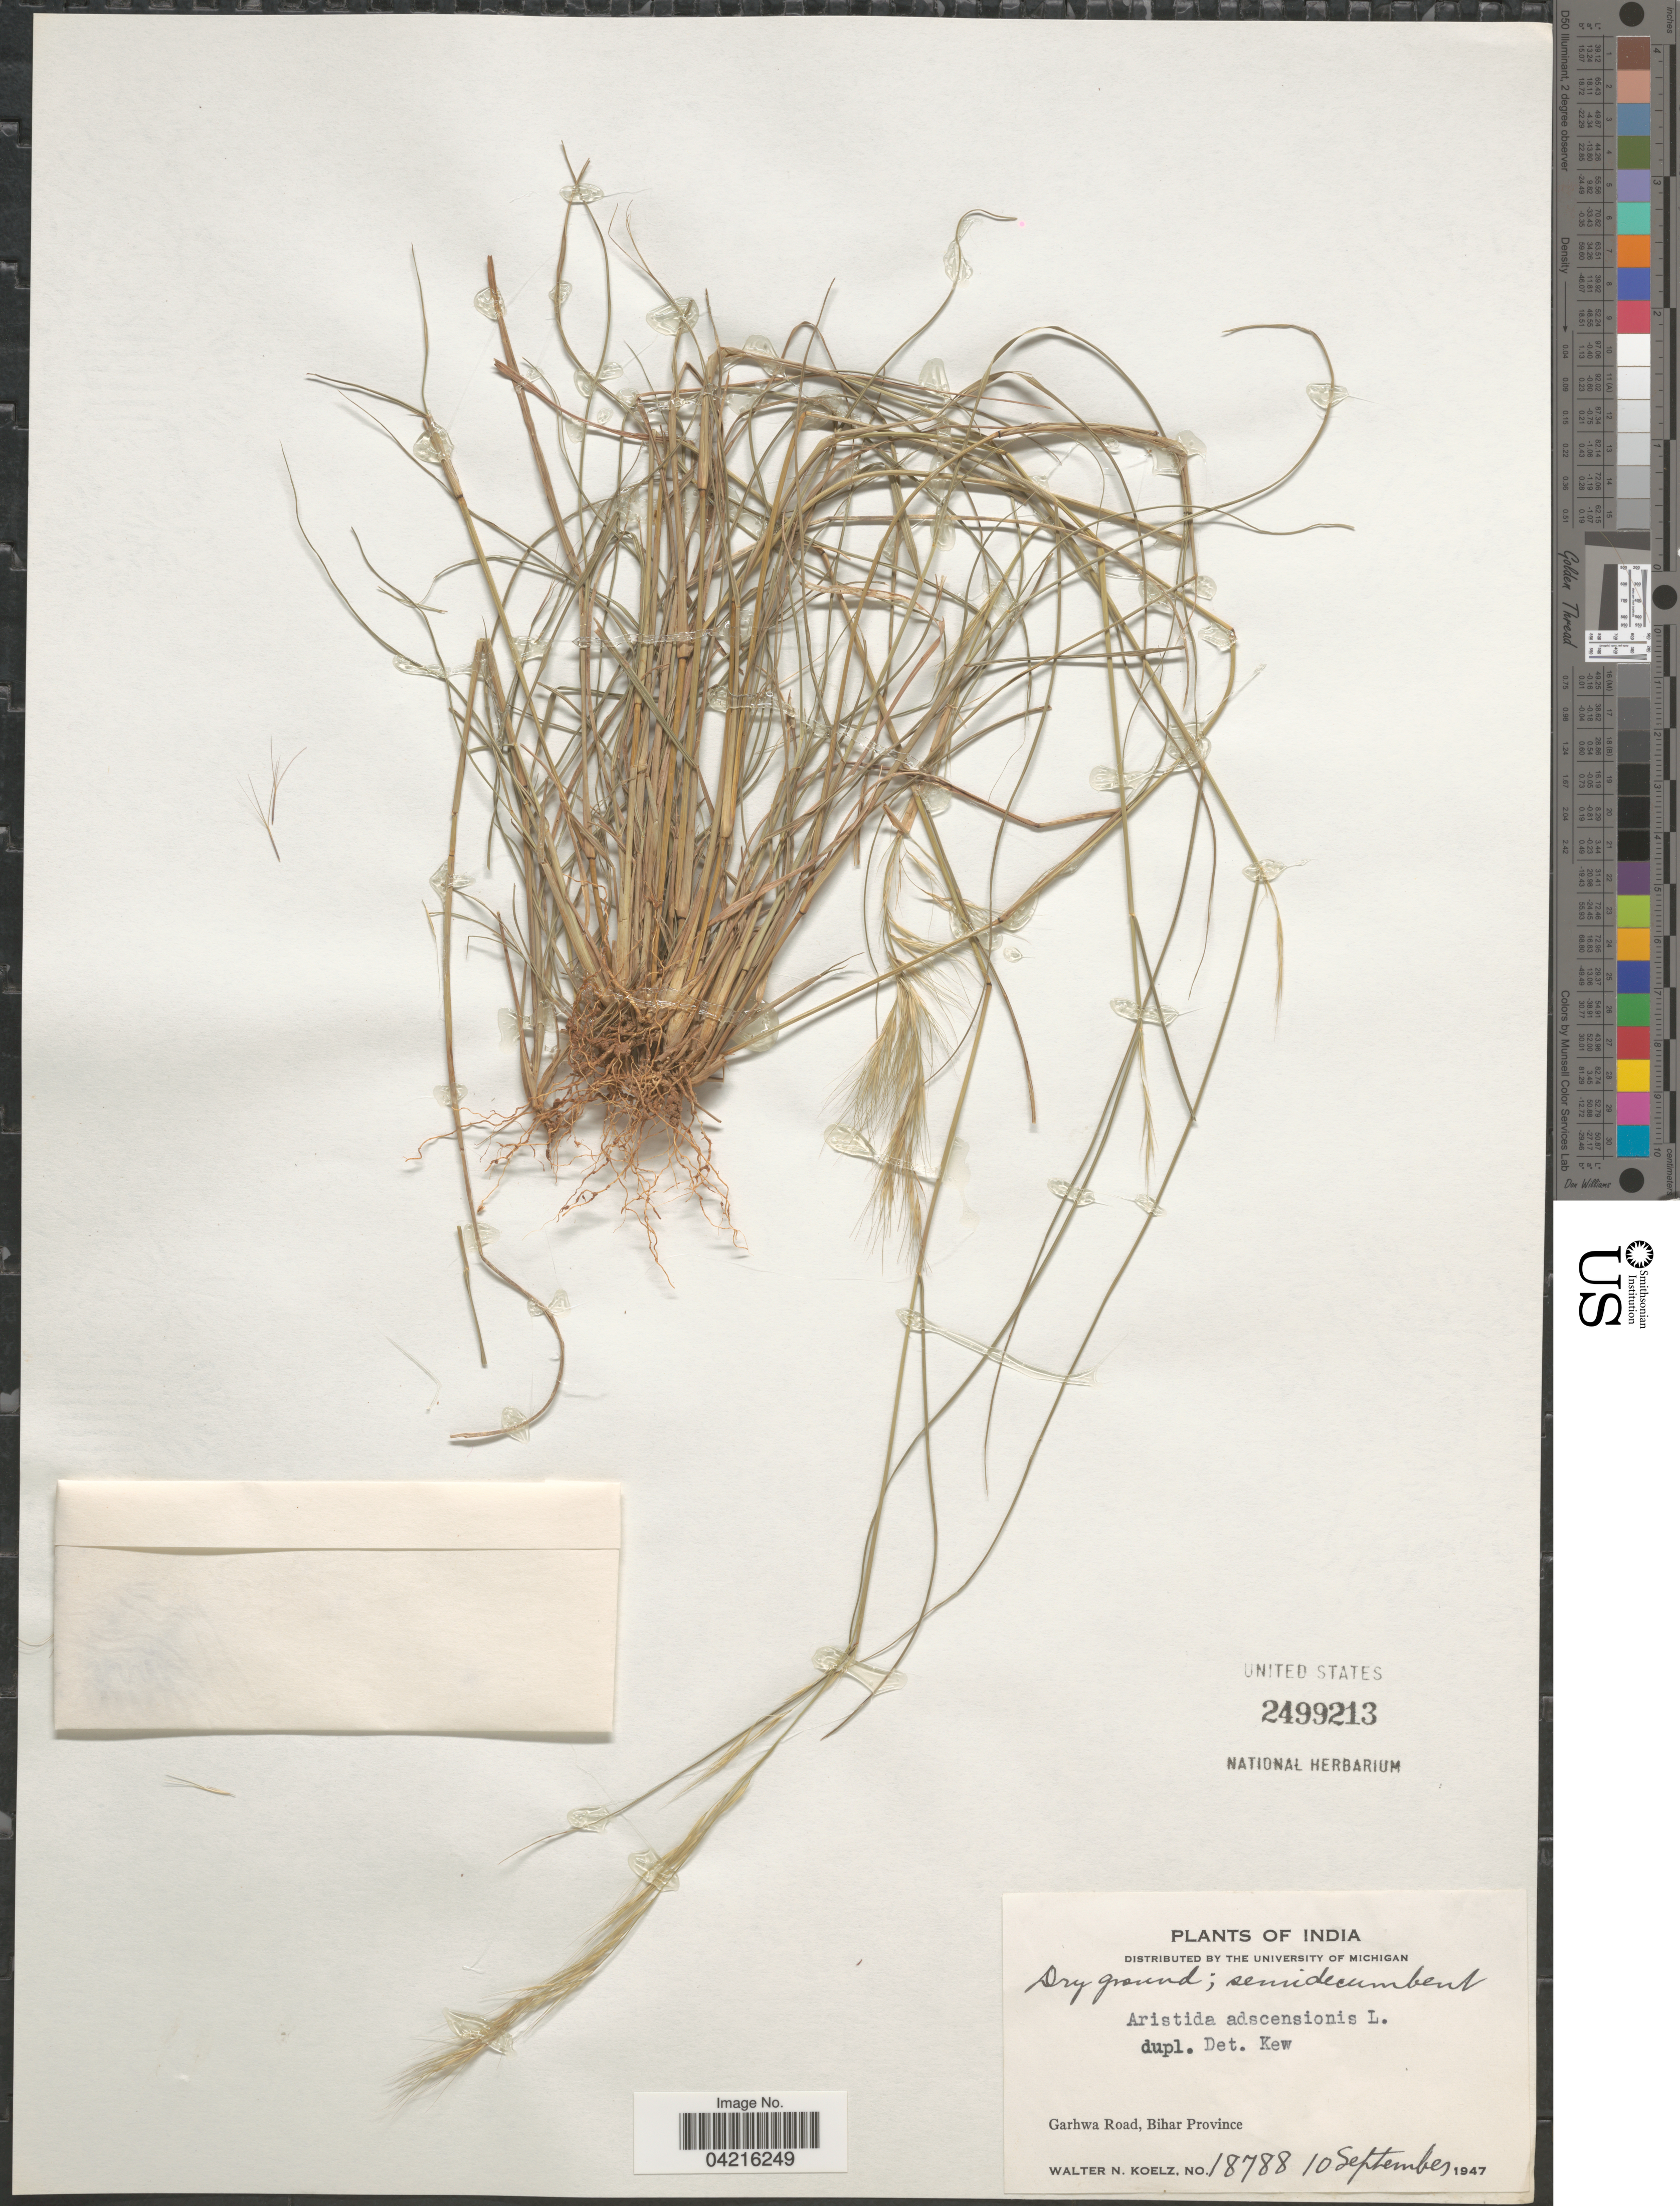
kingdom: Plantae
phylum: Tracheophyta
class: Liliopsida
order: Poales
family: Poaceae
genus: Aristida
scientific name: Aristida adscensionis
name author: L.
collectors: W. N. Koelz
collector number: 18788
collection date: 1947-09-10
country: India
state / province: Bihar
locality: Garhwa Road.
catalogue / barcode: US 2499213